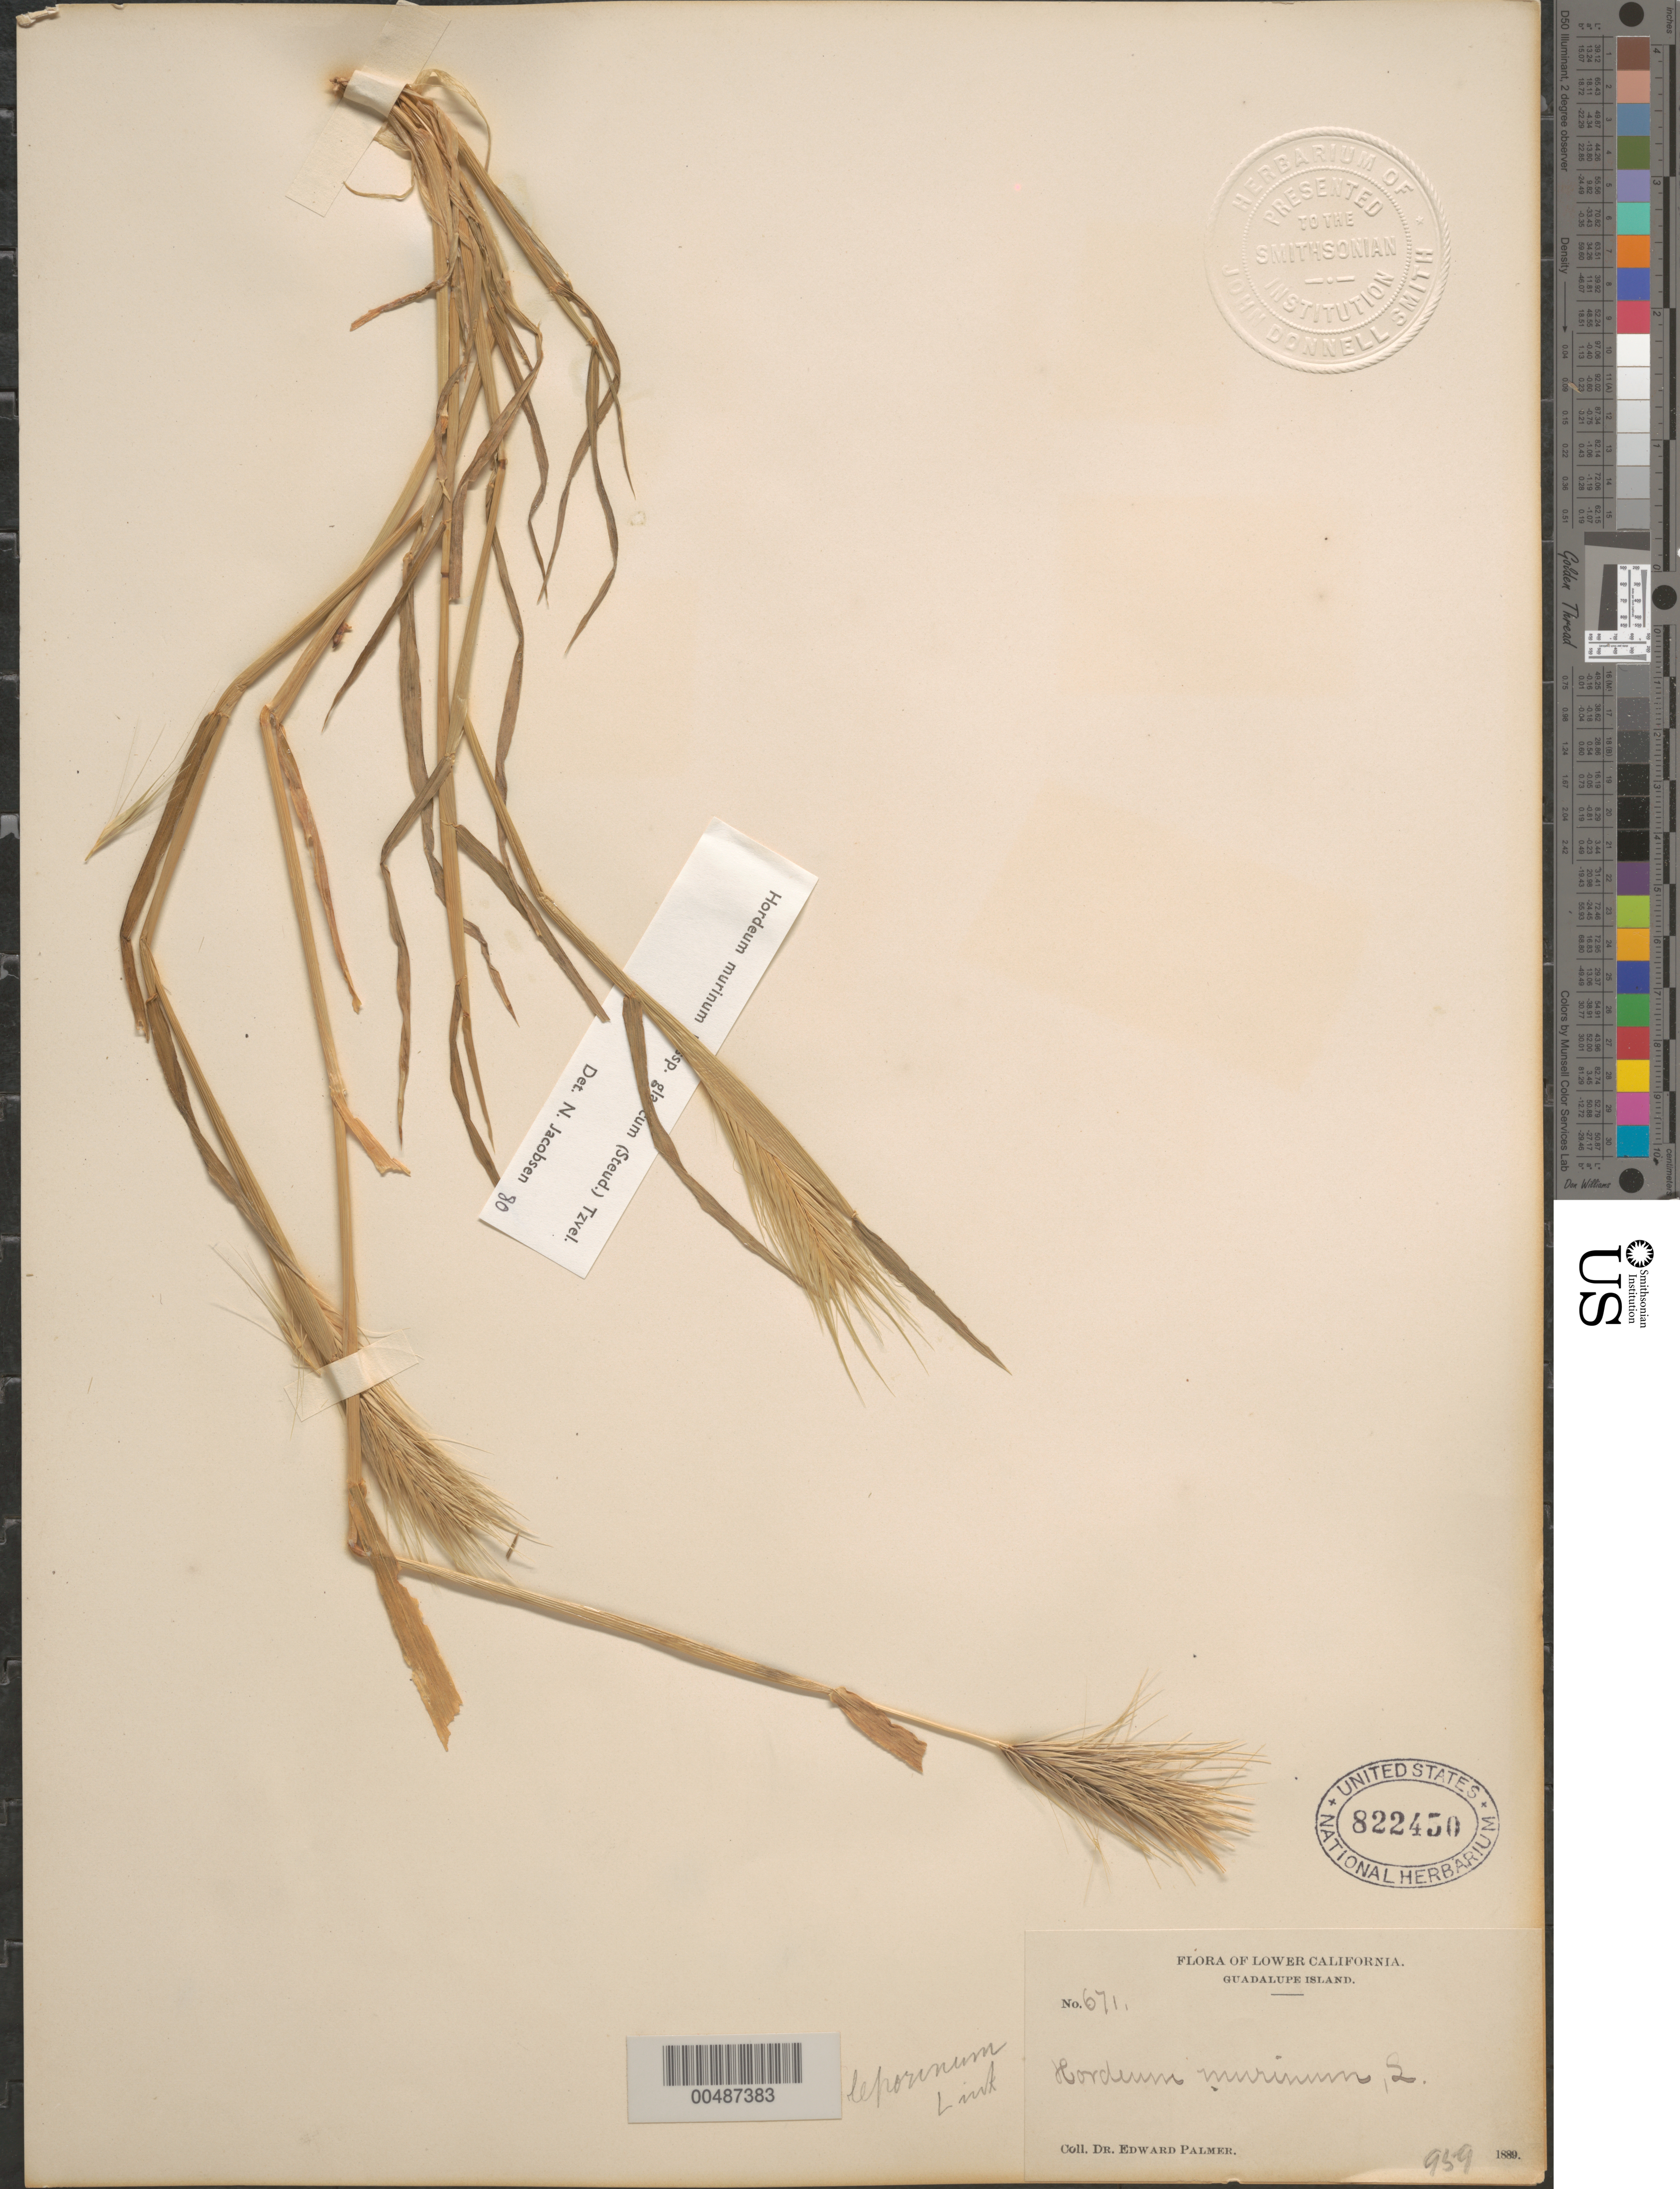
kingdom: Plantae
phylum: Tracheophyta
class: Liliopsida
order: Poales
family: Poaceae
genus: Hordeum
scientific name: Hordeum murinum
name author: L.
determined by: Jacobsen, N. H. G.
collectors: E. Palmer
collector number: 671/959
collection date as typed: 1889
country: Mexico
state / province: Baja California Norte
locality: Guadalupe Island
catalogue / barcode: US 822450